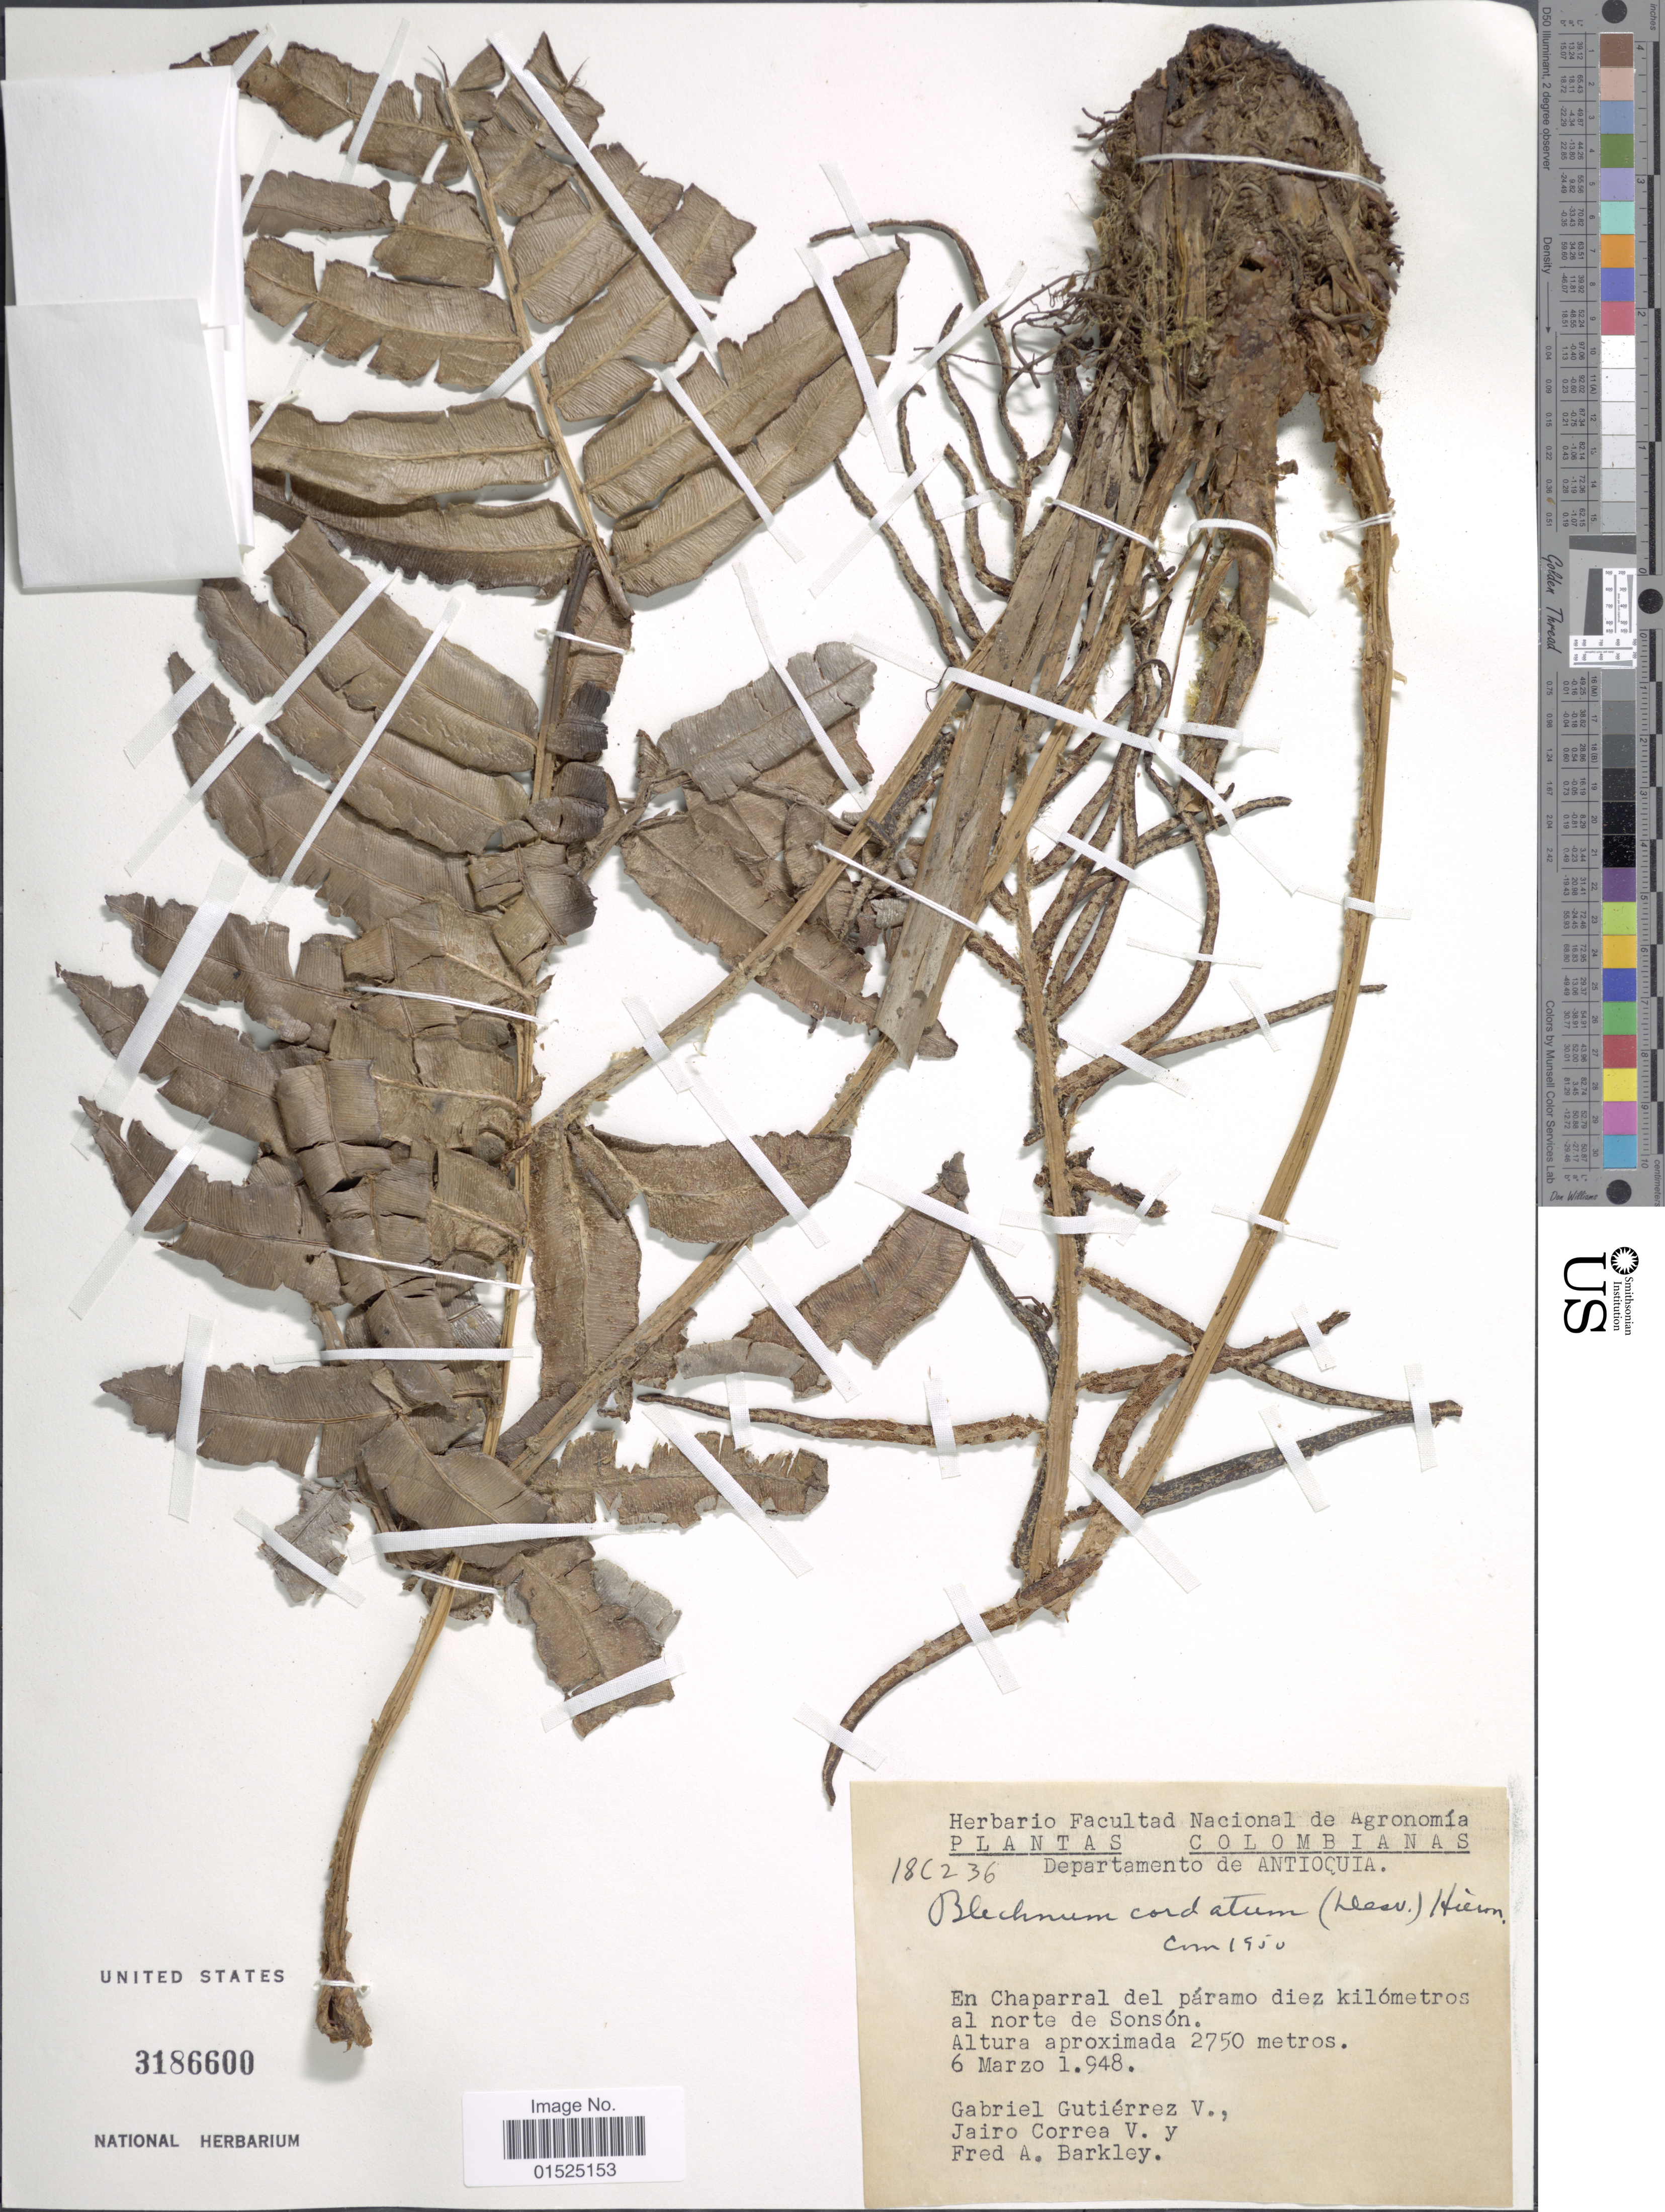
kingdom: Plantae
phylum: Tracheophyta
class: Polypodiopsida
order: Polypodiales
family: Blechnaceae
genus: Blechnum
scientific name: Blechnum arborescens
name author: (Klotzsch) Hieron.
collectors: G. Guttierez V., J. Correa V. & F. A. Barkley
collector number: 18C236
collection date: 1948-03-06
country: Colombia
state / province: Antioquia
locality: En Chaparral del paramo diez kilometros al norte de Sonson.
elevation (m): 2750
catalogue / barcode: US 3186600